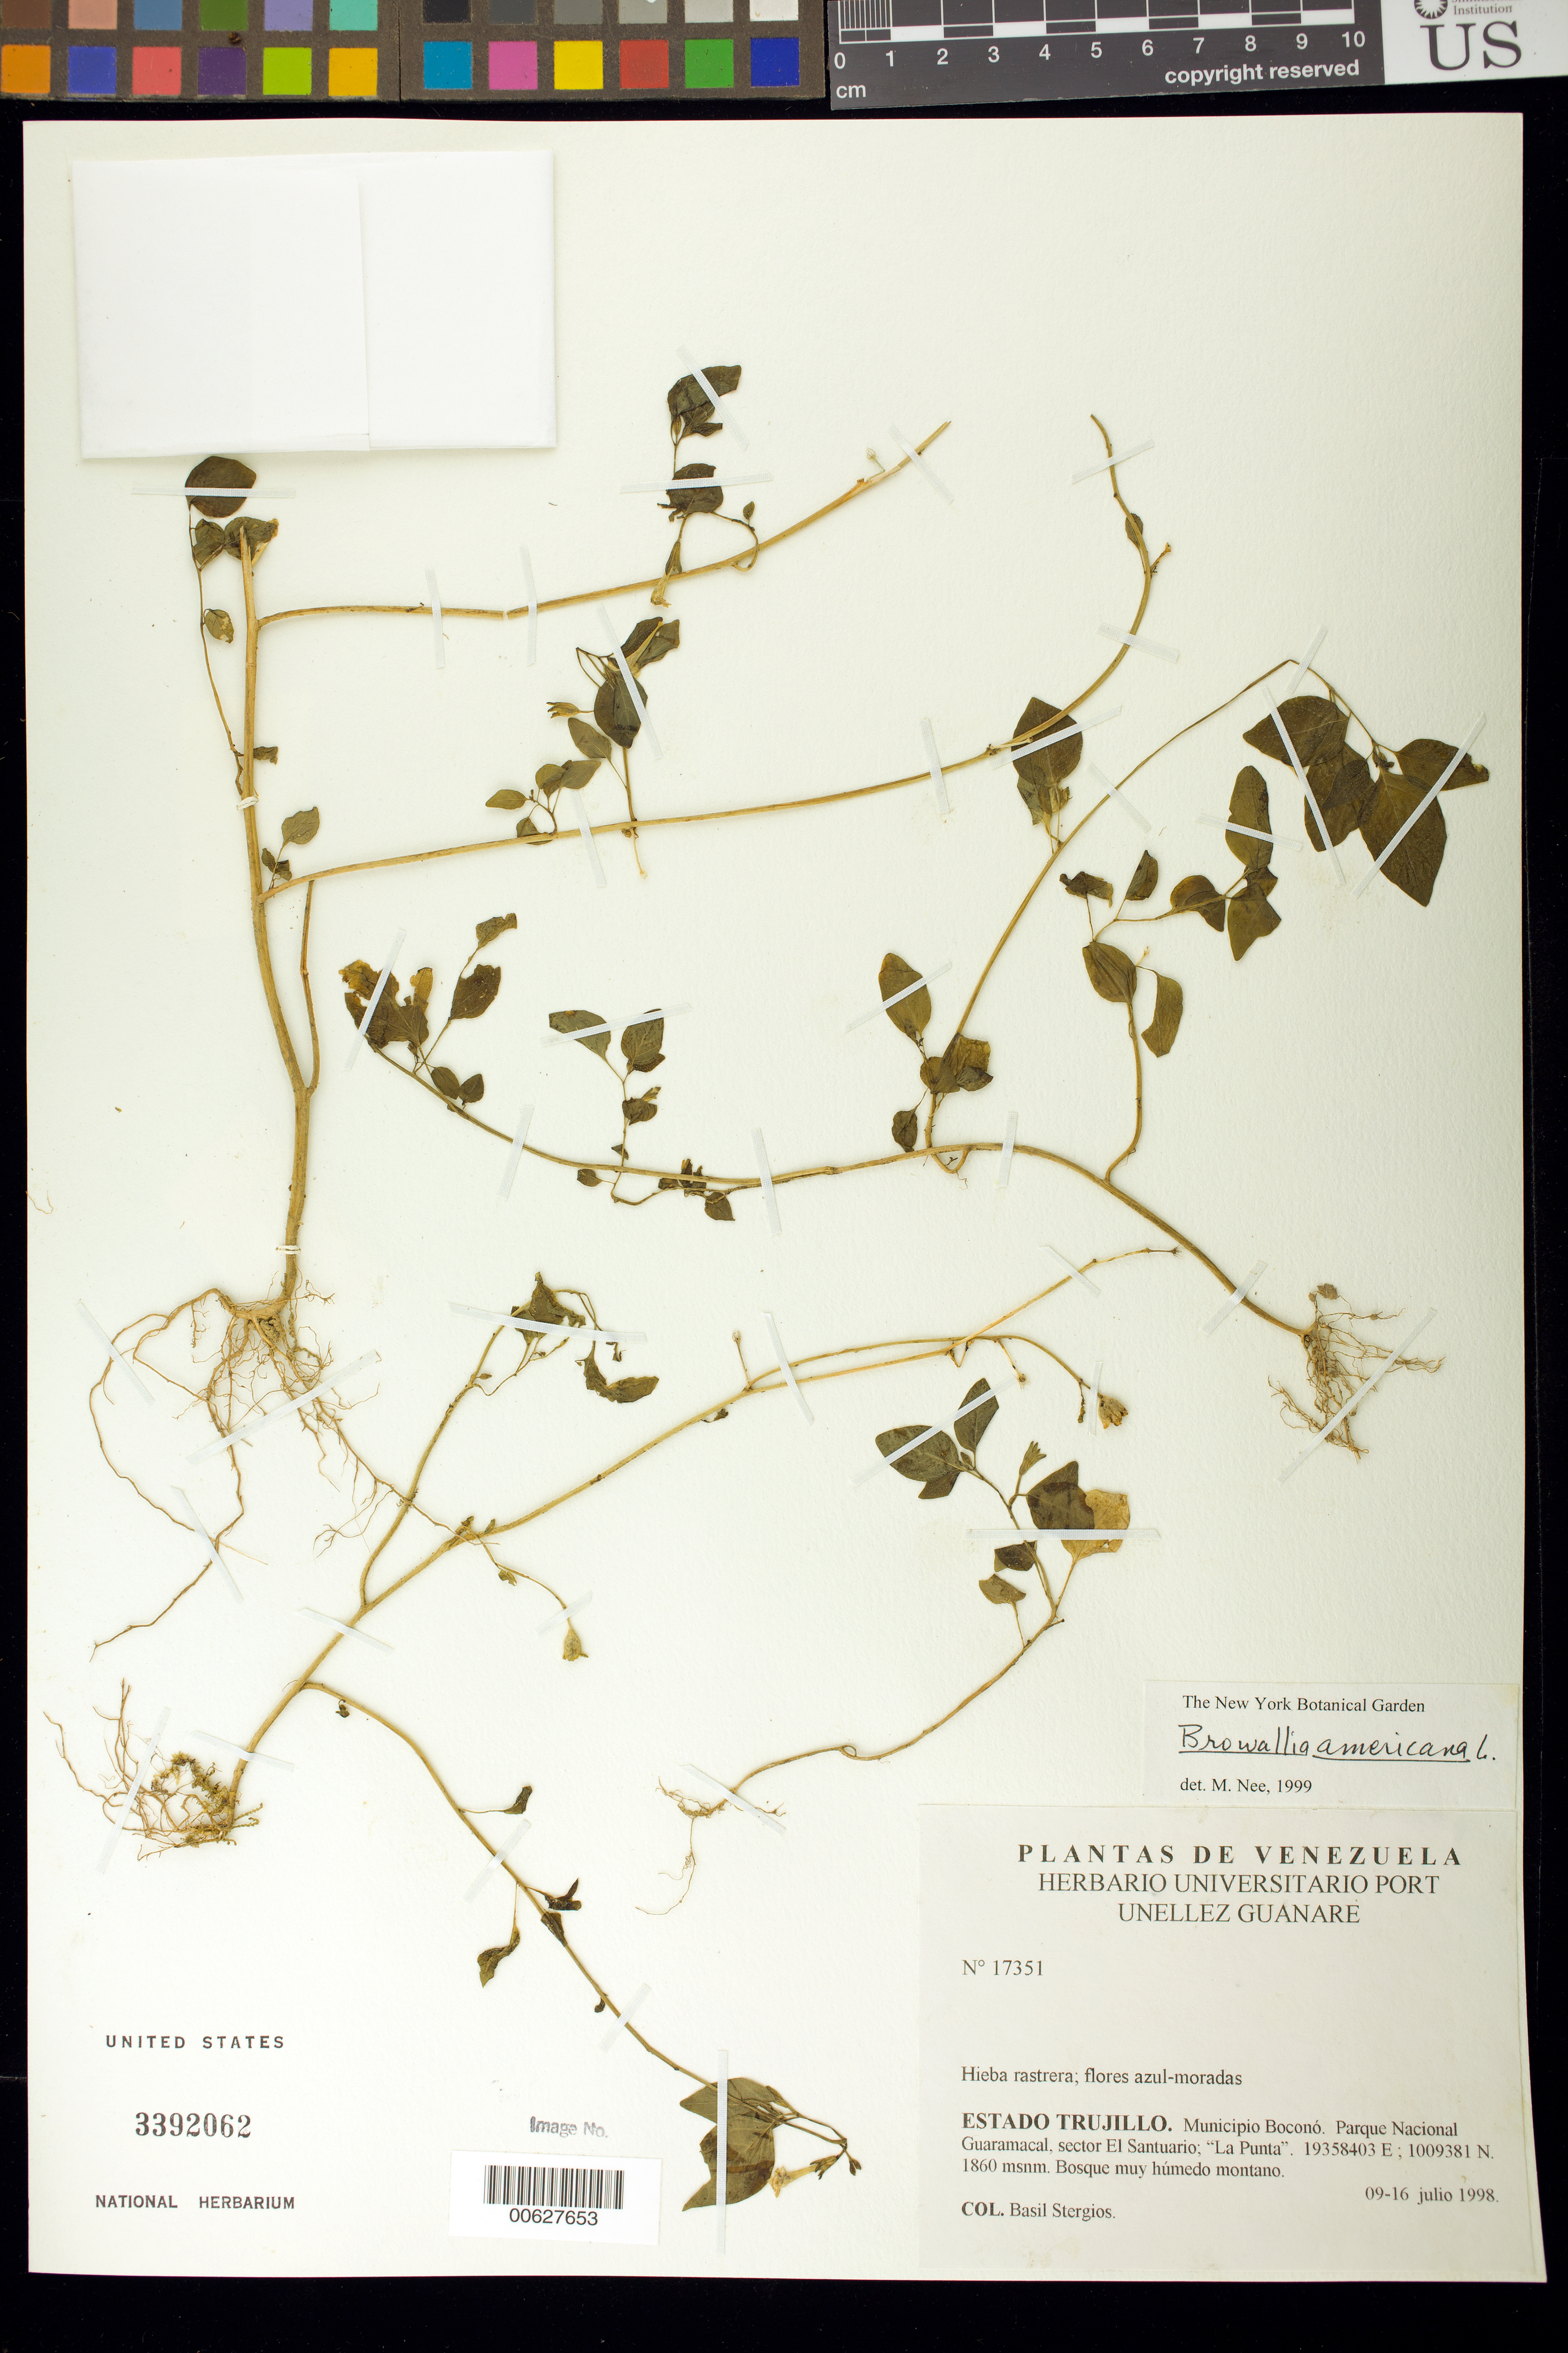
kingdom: Plantae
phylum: Tracheophyta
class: Magnoliopsida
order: Solanales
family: Solanaceae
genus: Browallia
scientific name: Browallia americana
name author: L.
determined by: Nee, Michael H.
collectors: B. G. Stergios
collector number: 17351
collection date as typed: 09 Jul 1998 to 16 Jul 1998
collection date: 1998-07-09/1998-07-16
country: Venezuela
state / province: Trujillo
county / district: Boconó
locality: Parque Nacional Guaramacal, Sector El Santuario, La Punta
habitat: Bosque muy húmedo montano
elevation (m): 1860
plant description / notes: PORT, US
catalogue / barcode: US 3392062